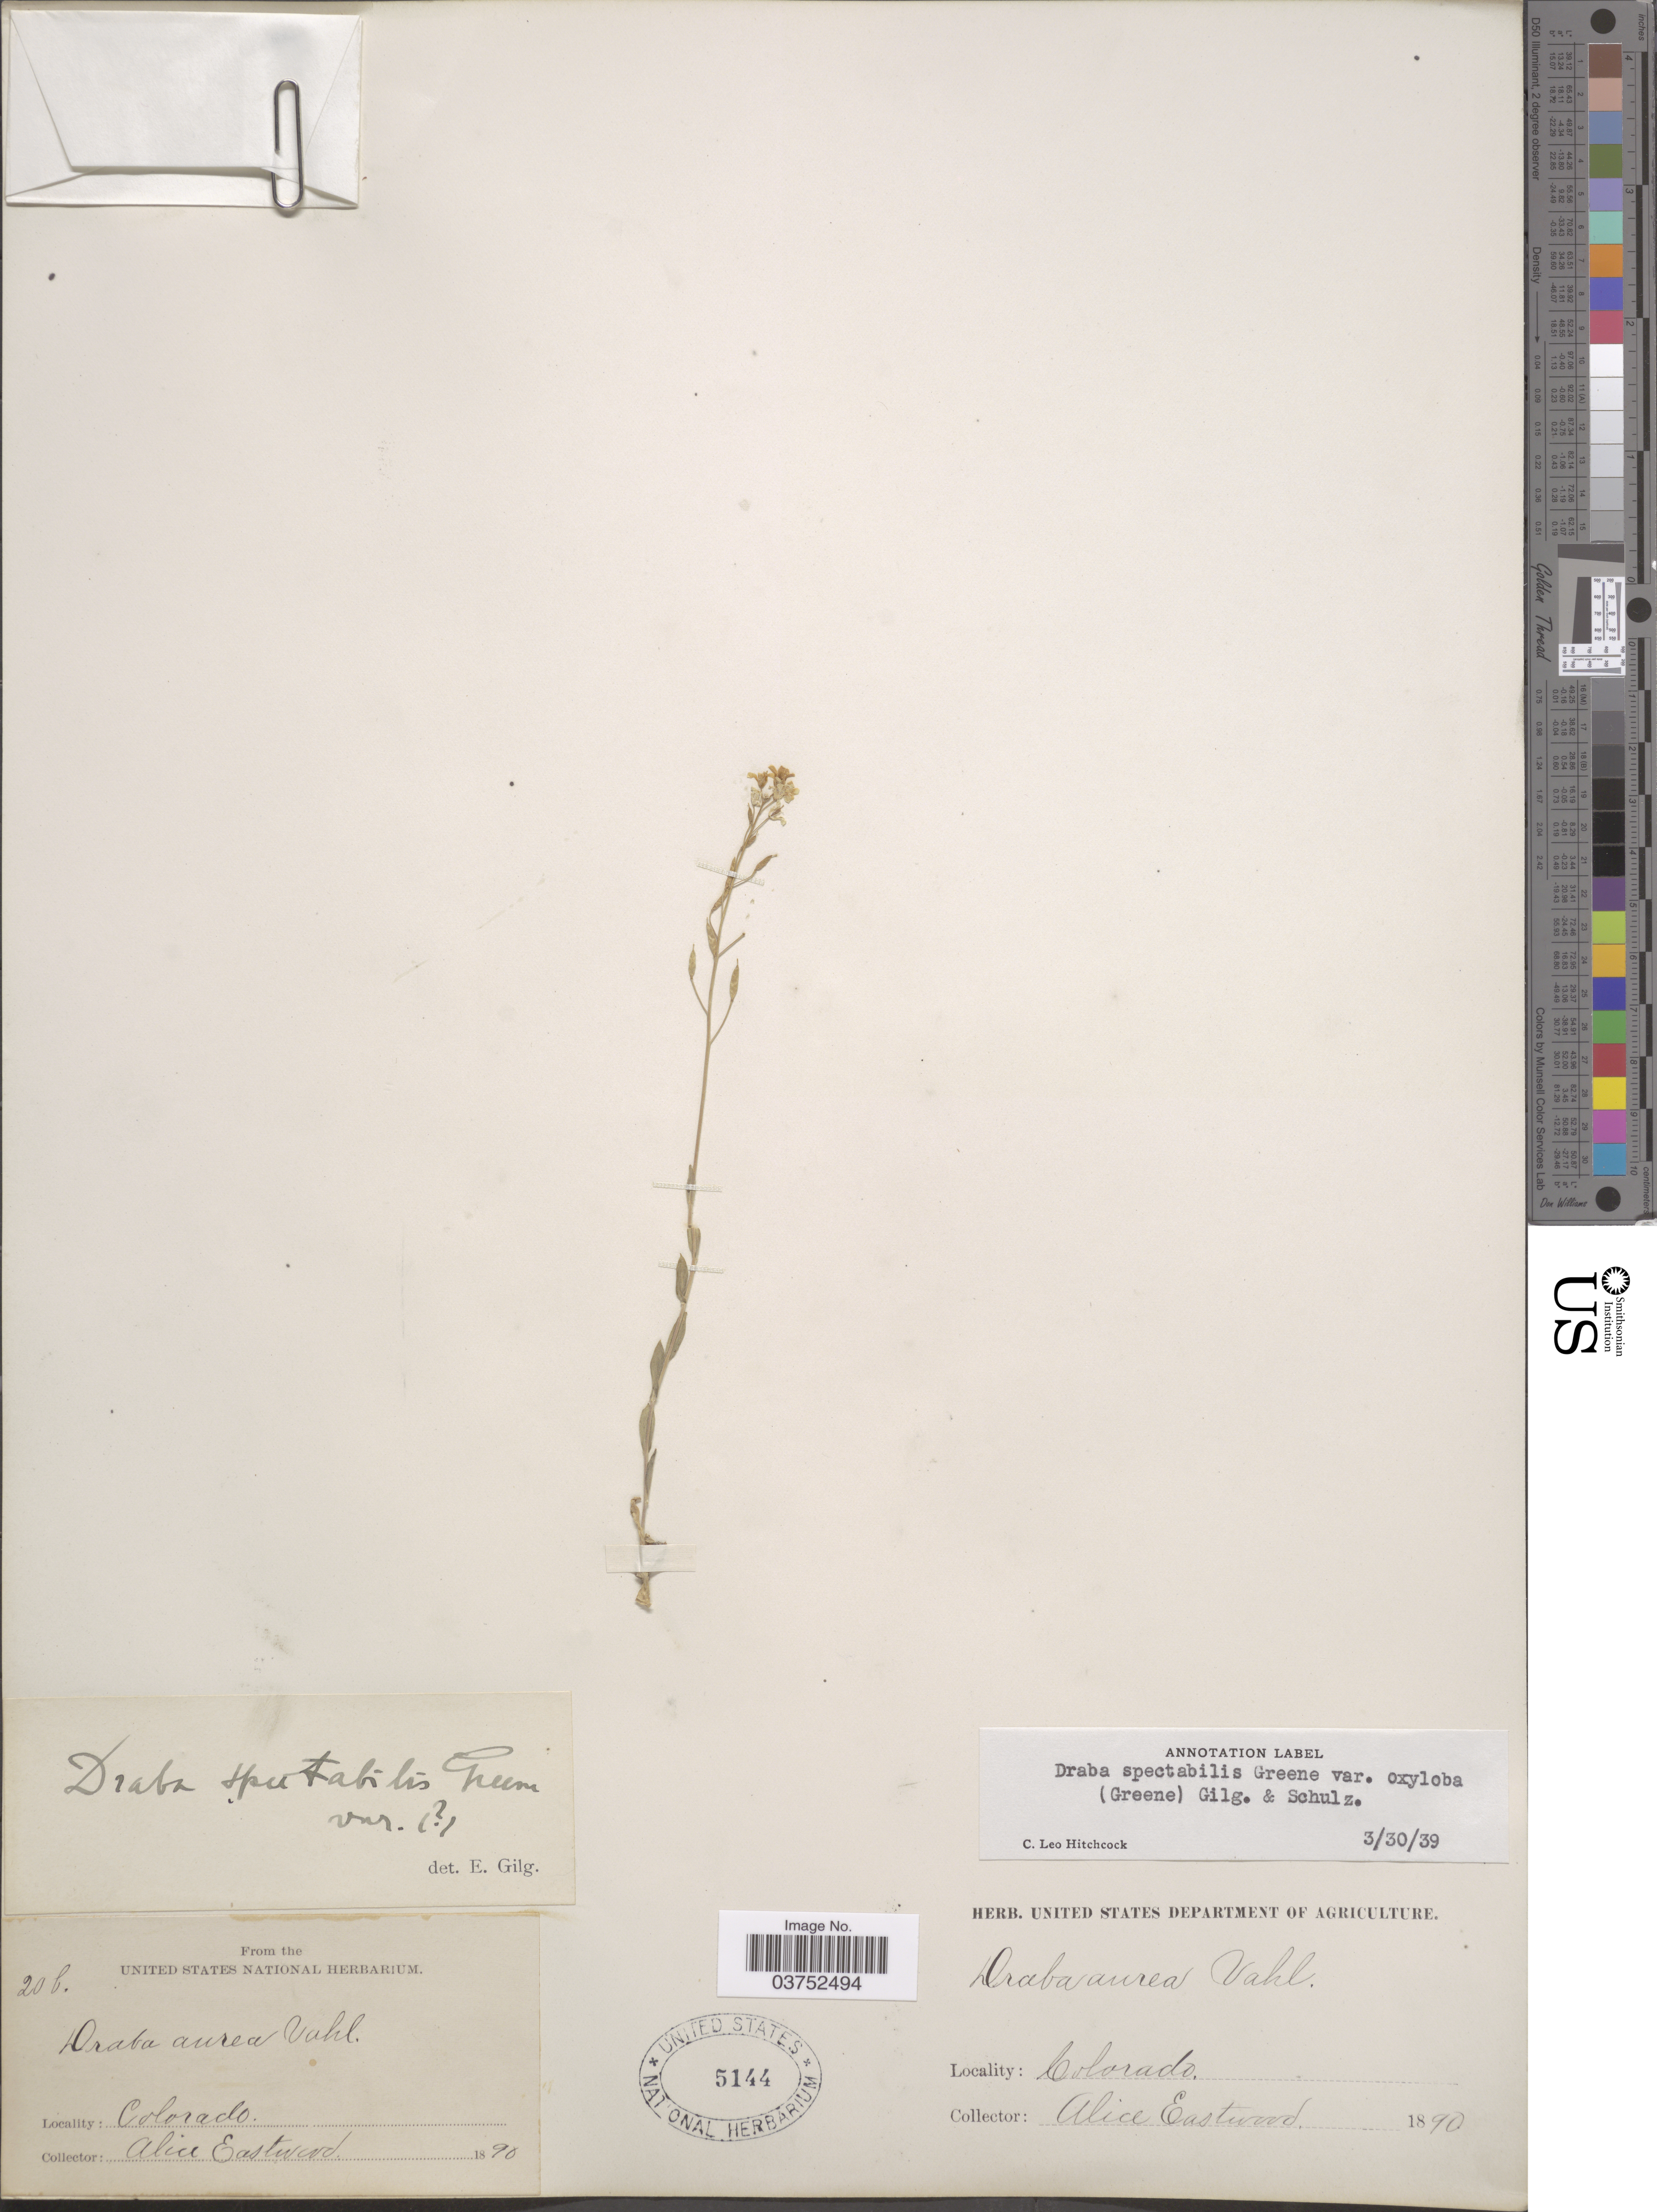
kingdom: Plantae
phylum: Tracheophyta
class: Magnoliopsida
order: Brassicales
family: Brassicaceae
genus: Draba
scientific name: Draba spectabilis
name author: Greene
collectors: A. Eastwood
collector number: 20b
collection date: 1890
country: United States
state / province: Colorado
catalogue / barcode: US 5144